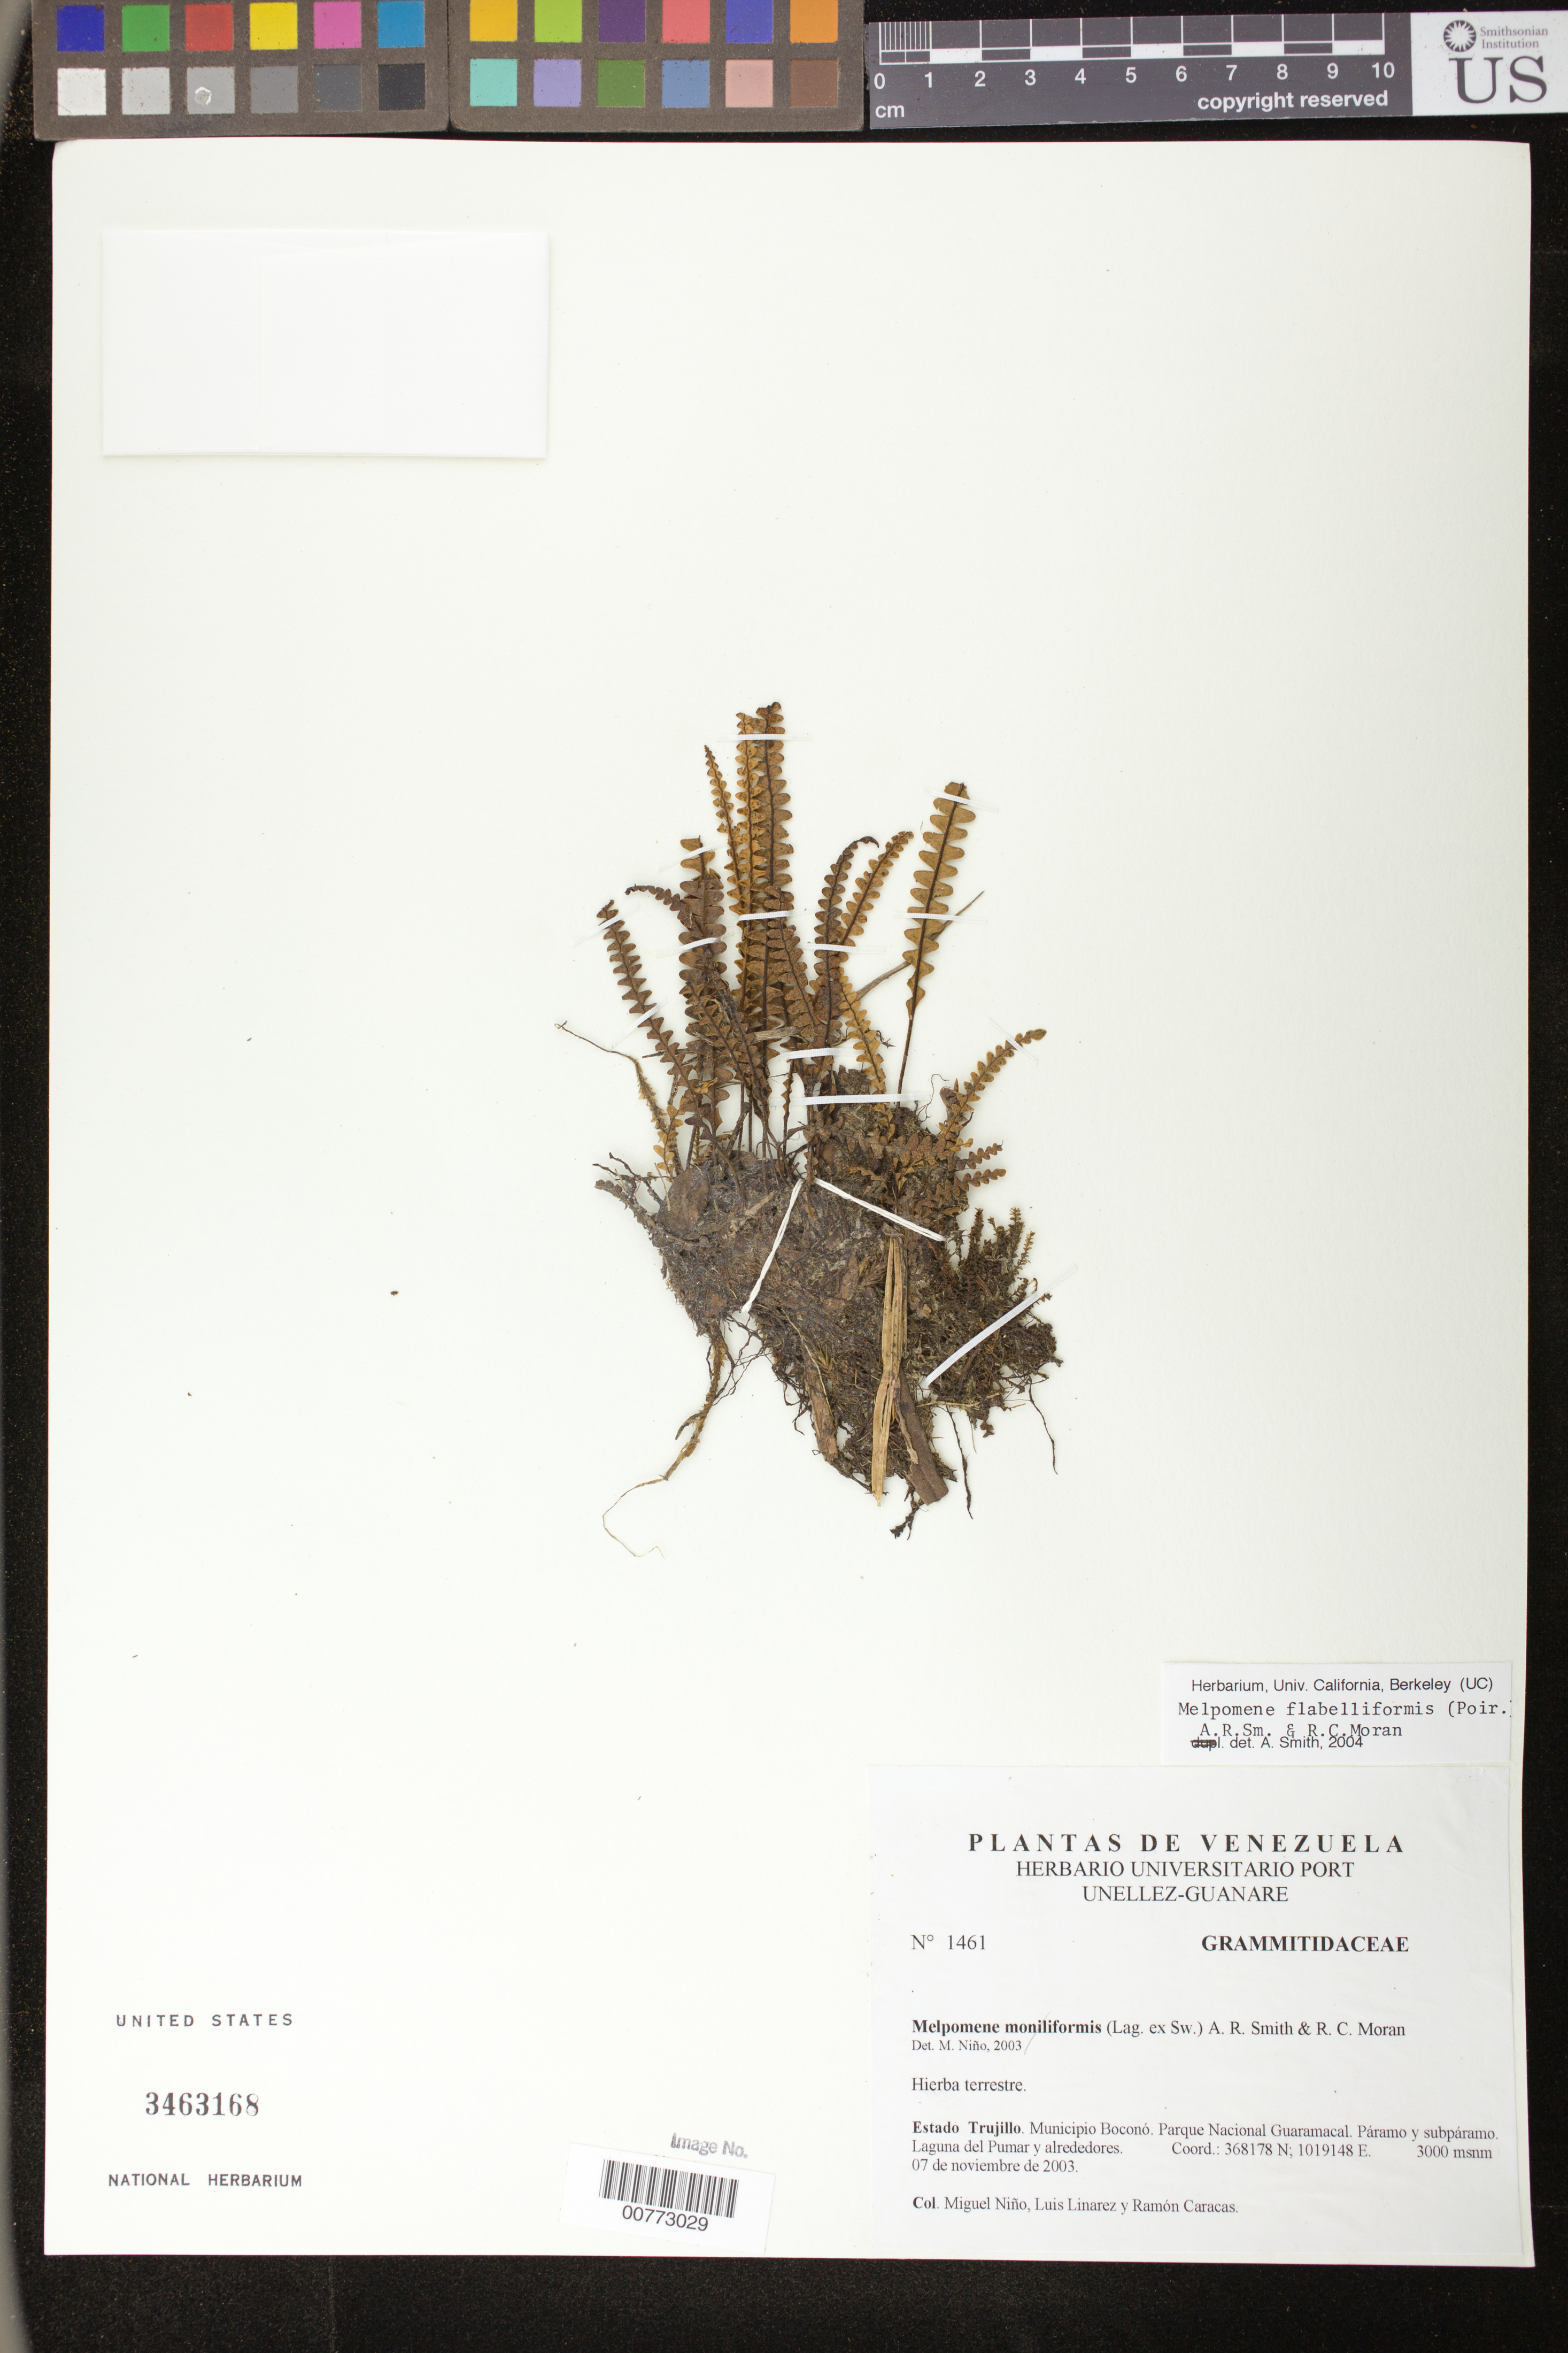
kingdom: Plantae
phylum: Tracheophyta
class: Polypodiopsida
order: Polypodiales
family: Polypodiaceae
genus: Melpomene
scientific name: Melpomene flabelliformis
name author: (Poir.) A.R. Sm. & R.C. Moran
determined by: Smith, Alan R., (UC)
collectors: S. M. Niño, L. Linárez & R. Caracas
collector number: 1461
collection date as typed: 07 Nov 2003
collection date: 2003-11-07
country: Venezuela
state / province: Trujillo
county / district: Boconó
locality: Parque Nacional Guaramacal. Laguna del Pumar y alrededores.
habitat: Páramo y subpáramo.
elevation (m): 3000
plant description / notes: PORT, US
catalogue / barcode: US 3463168